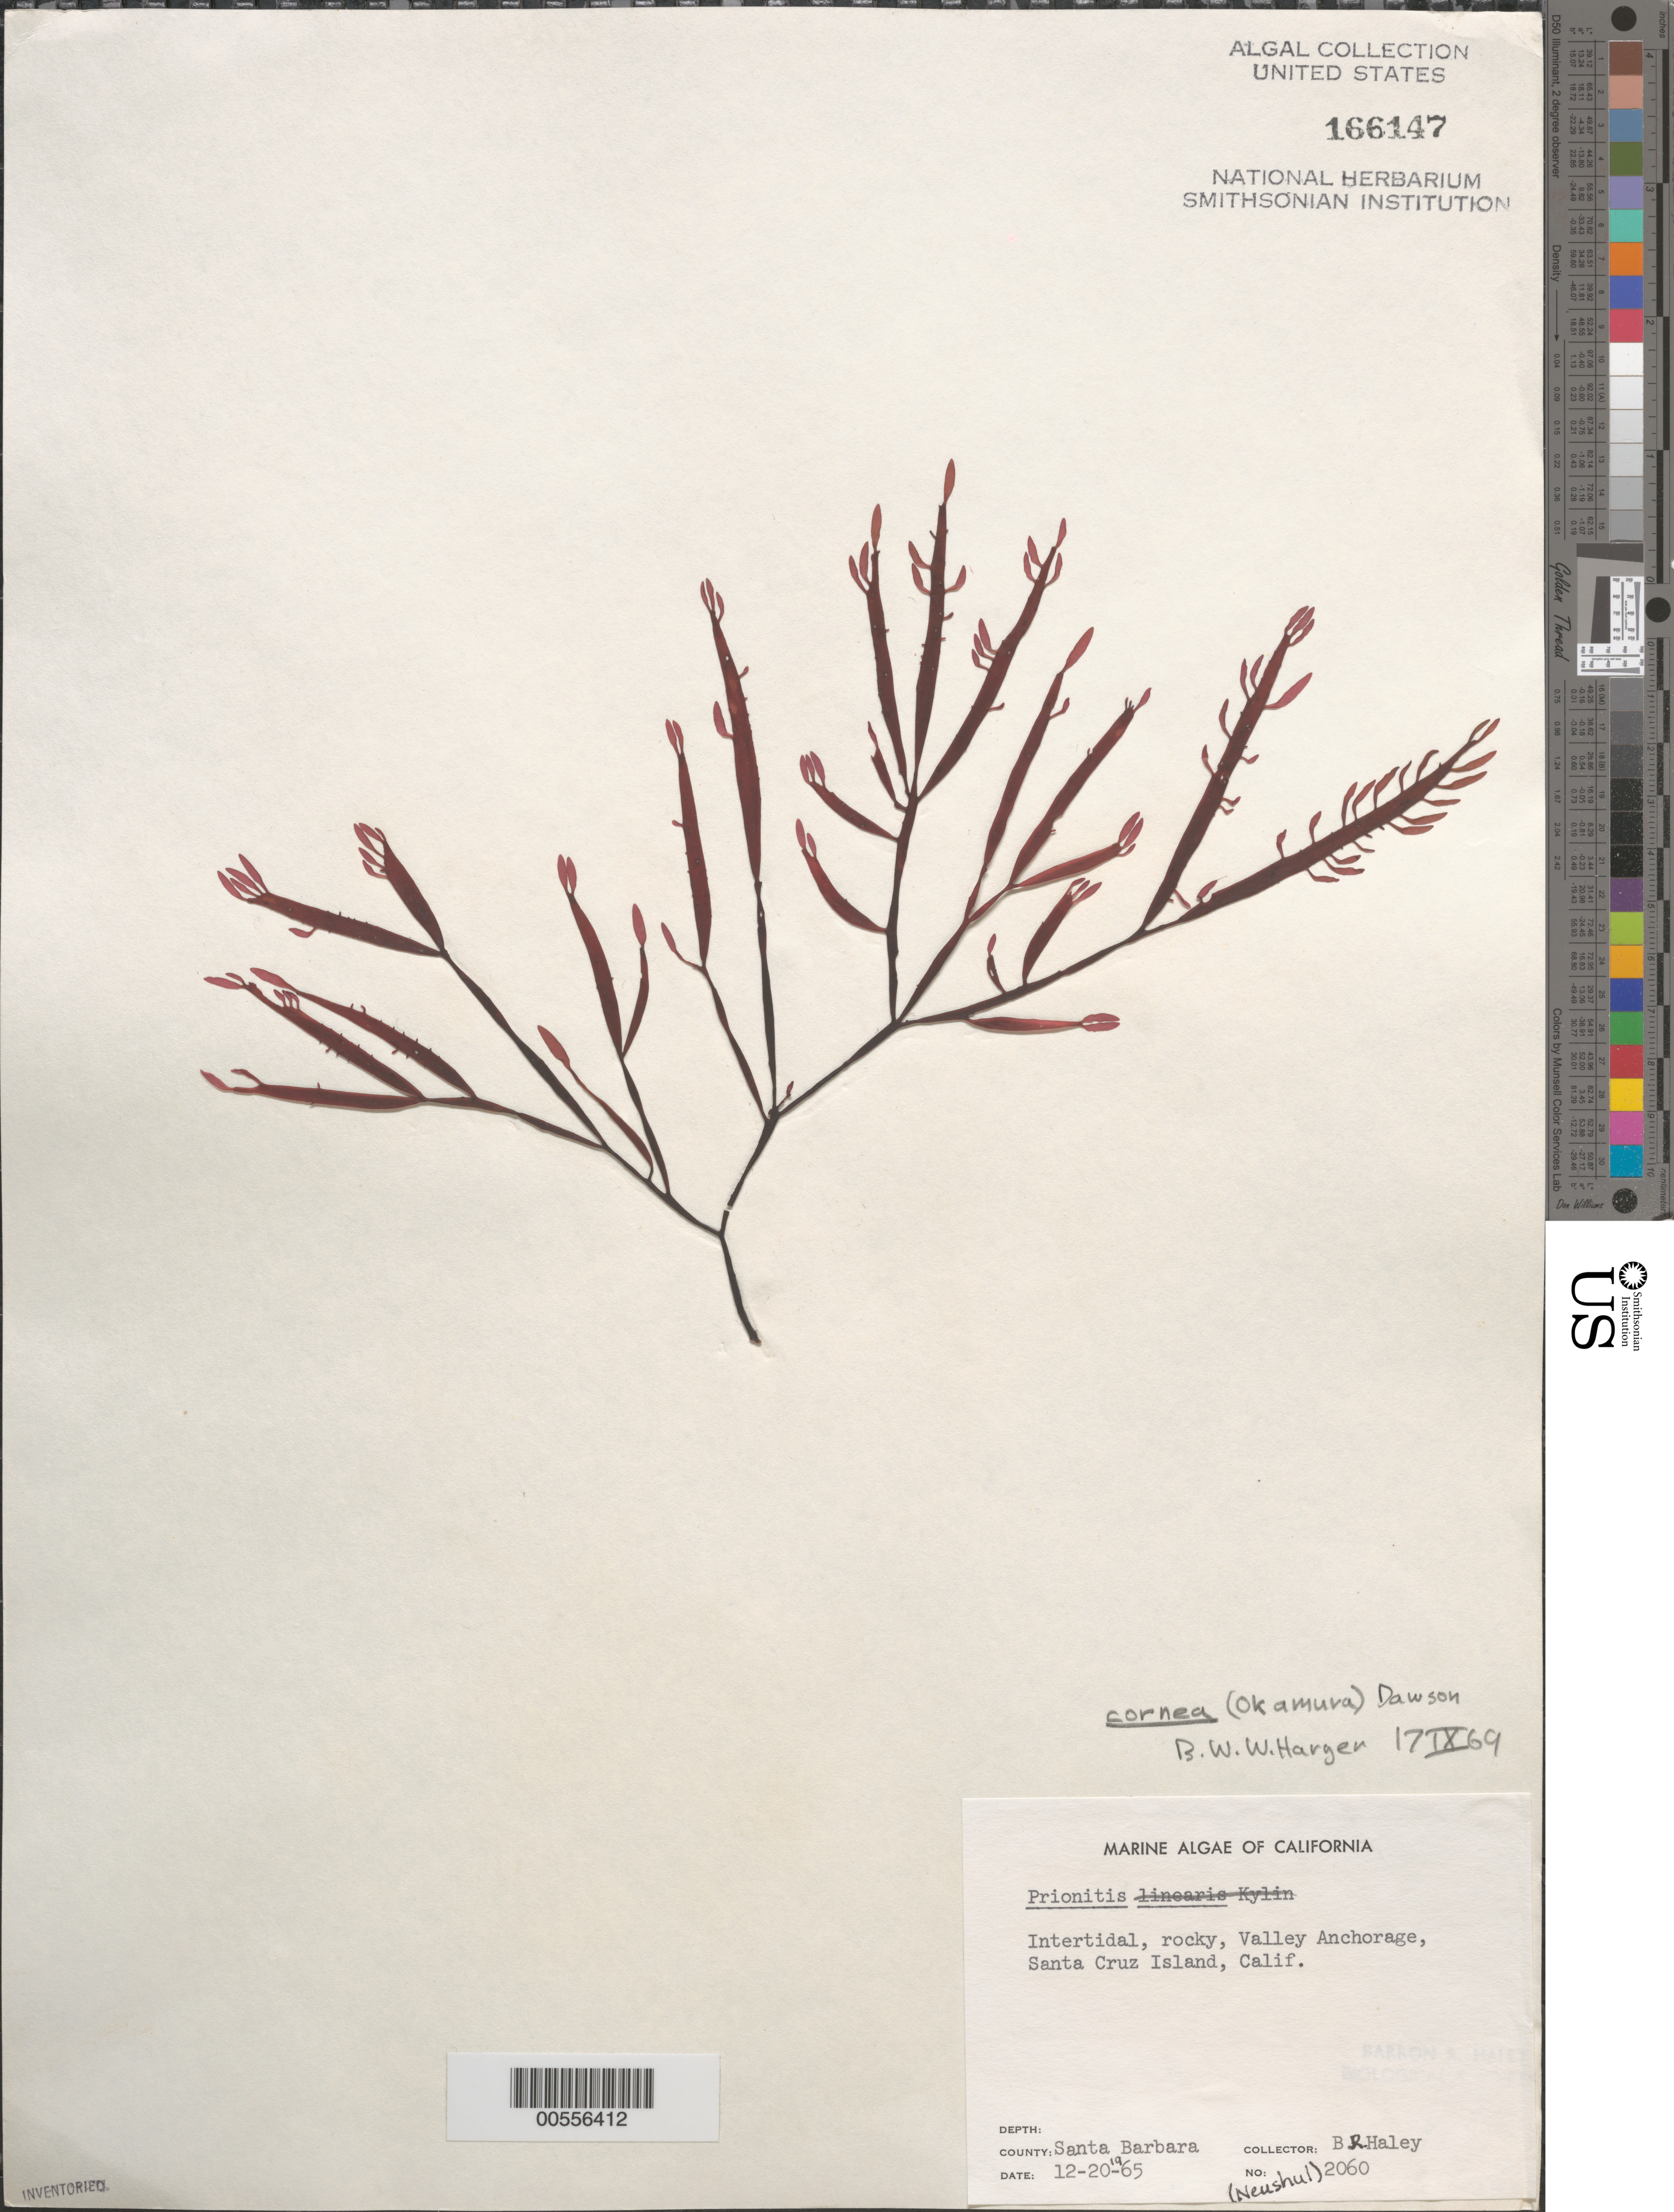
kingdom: Plantae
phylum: Rhodophyta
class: Florideophyceae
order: Halymeniales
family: Halymeniaceae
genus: Grateloupia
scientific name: Grateloupia cornea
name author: Okamura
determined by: Algae name updating Project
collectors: B. Haley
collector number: Neushul 2060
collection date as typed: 20 Dec 1965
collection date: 1965-12-20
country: United States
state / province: California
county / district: Santa Barbara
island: Santa Cruz Island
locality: Valley Anchorage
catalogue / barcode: US 166147